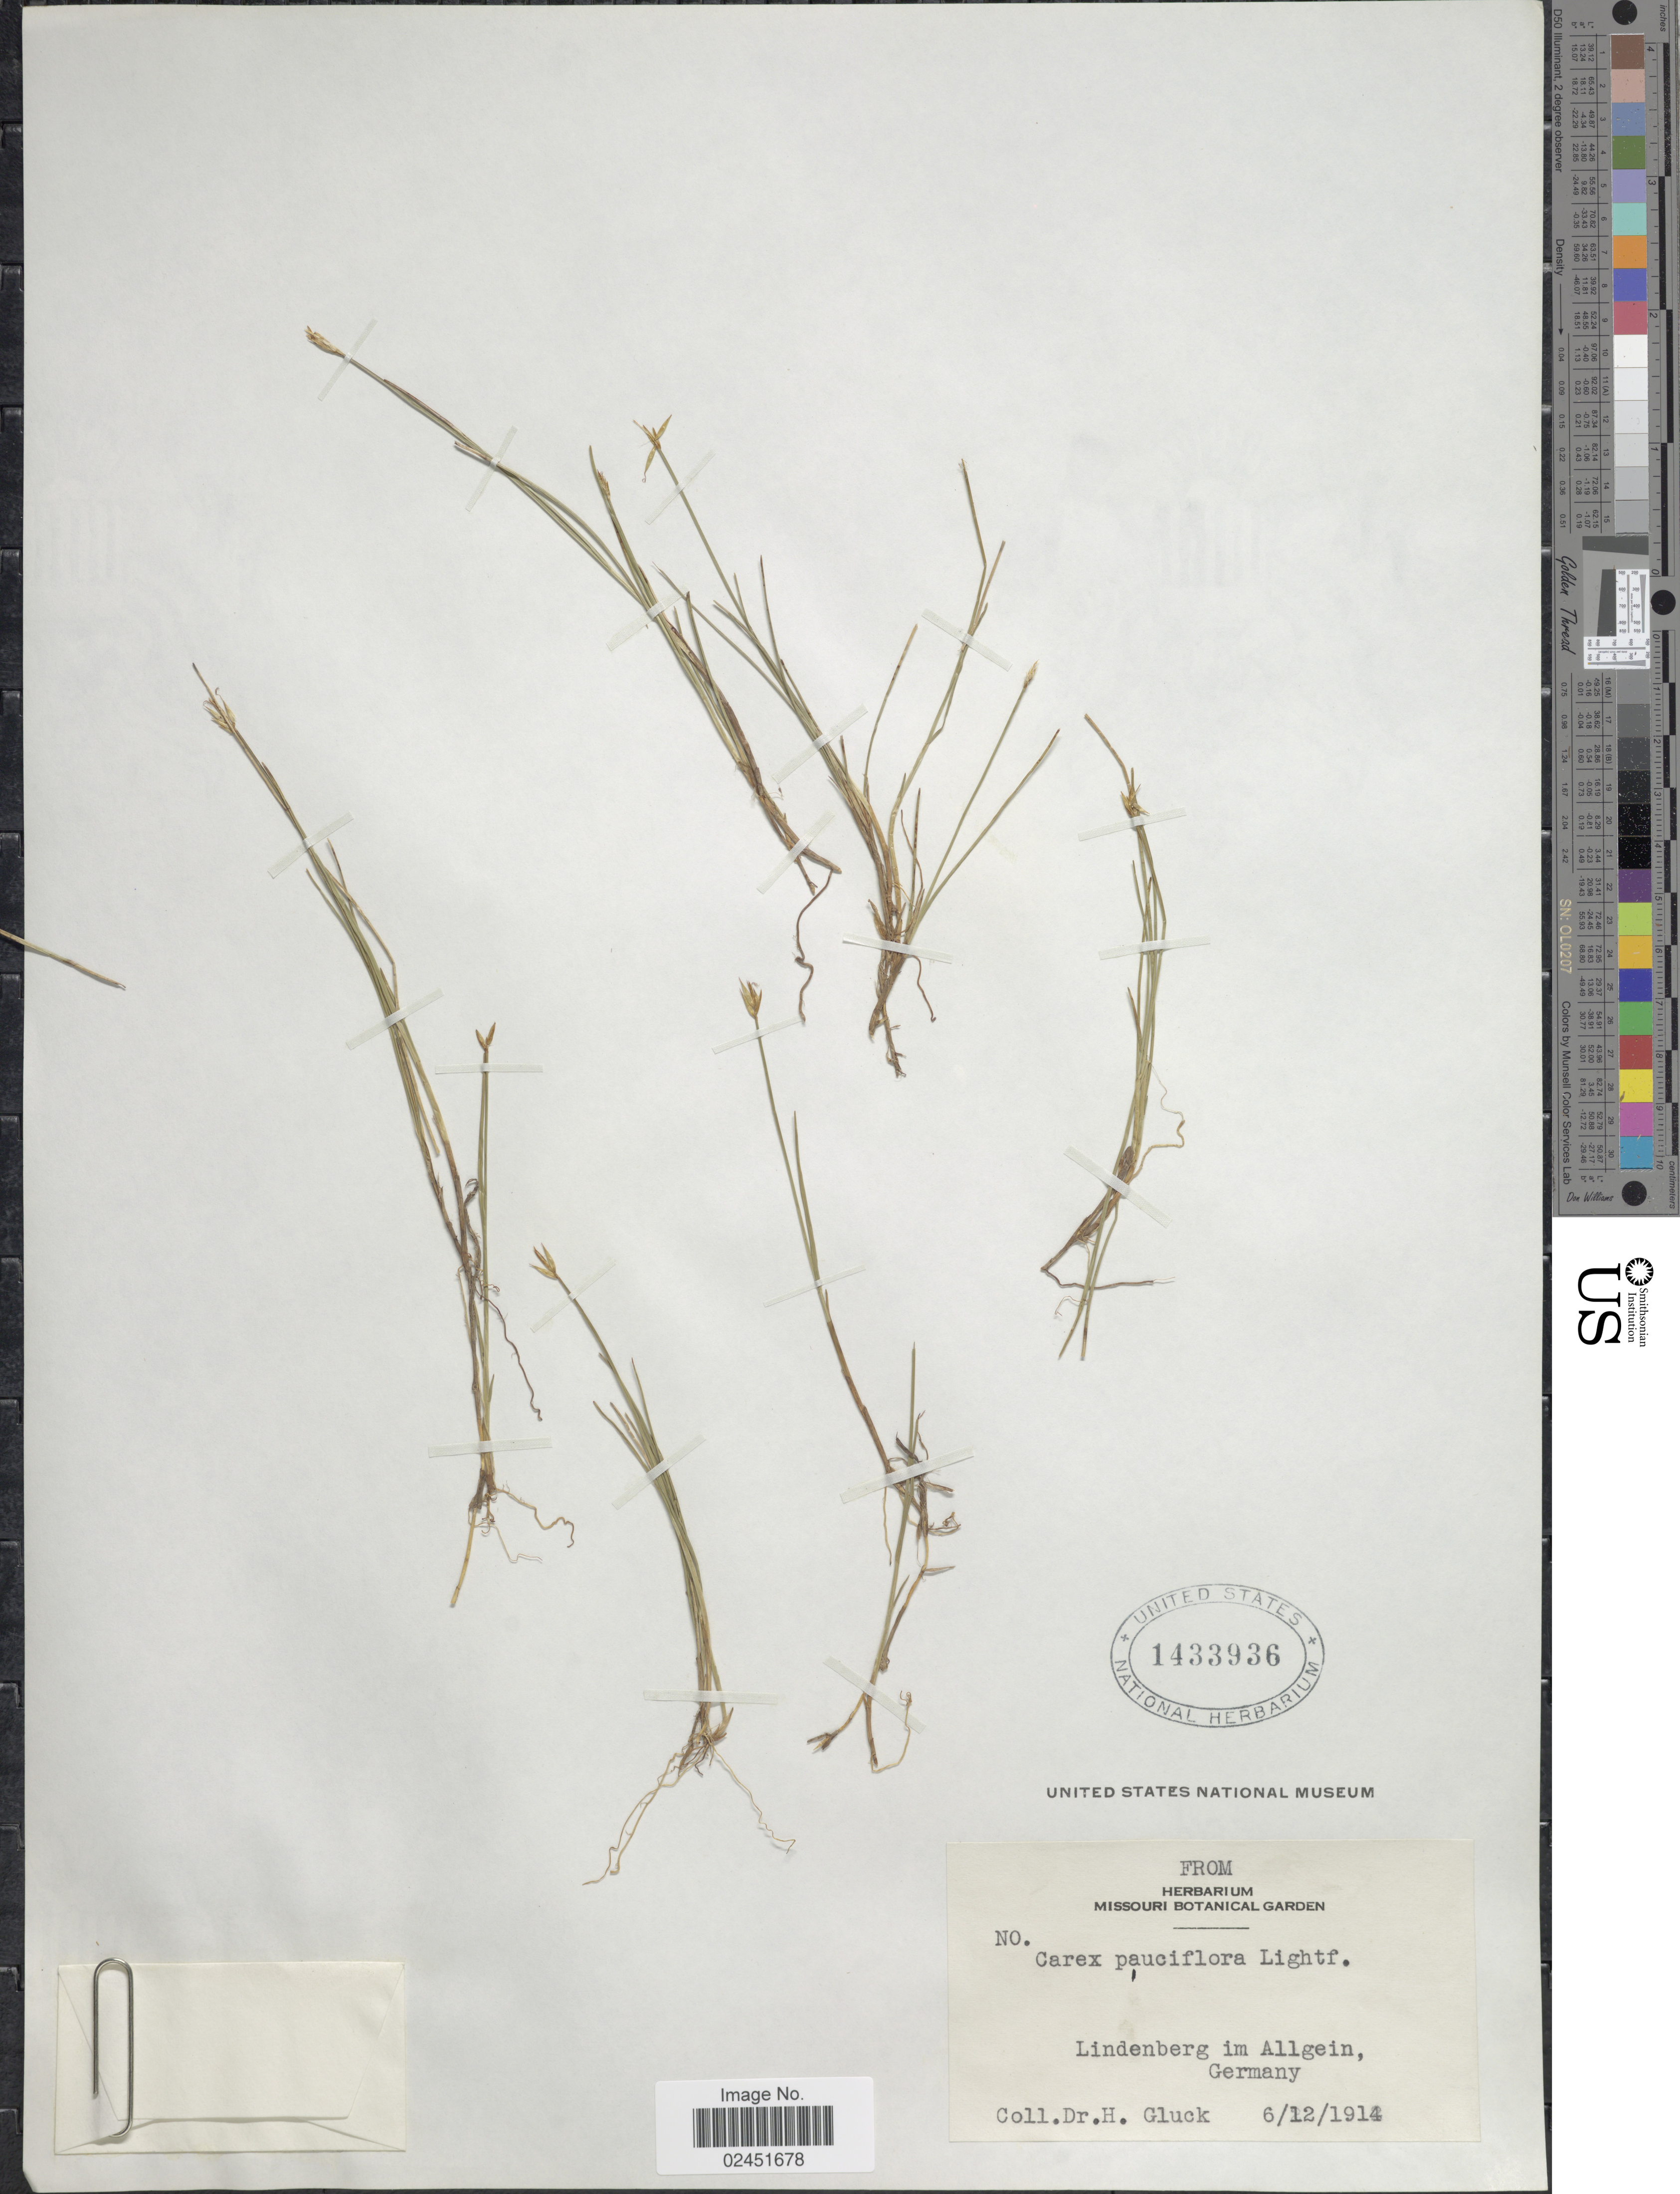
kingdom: Plantae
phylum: Tracheophyta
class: Liliopsida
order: Poales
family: Cyperaceae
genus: Carex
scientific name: Carex pauciflora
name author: Lightf.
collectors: H. Glück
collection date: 1914-12-06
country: Germany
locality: Lindenberg im Allgein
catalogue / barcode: US 1433936